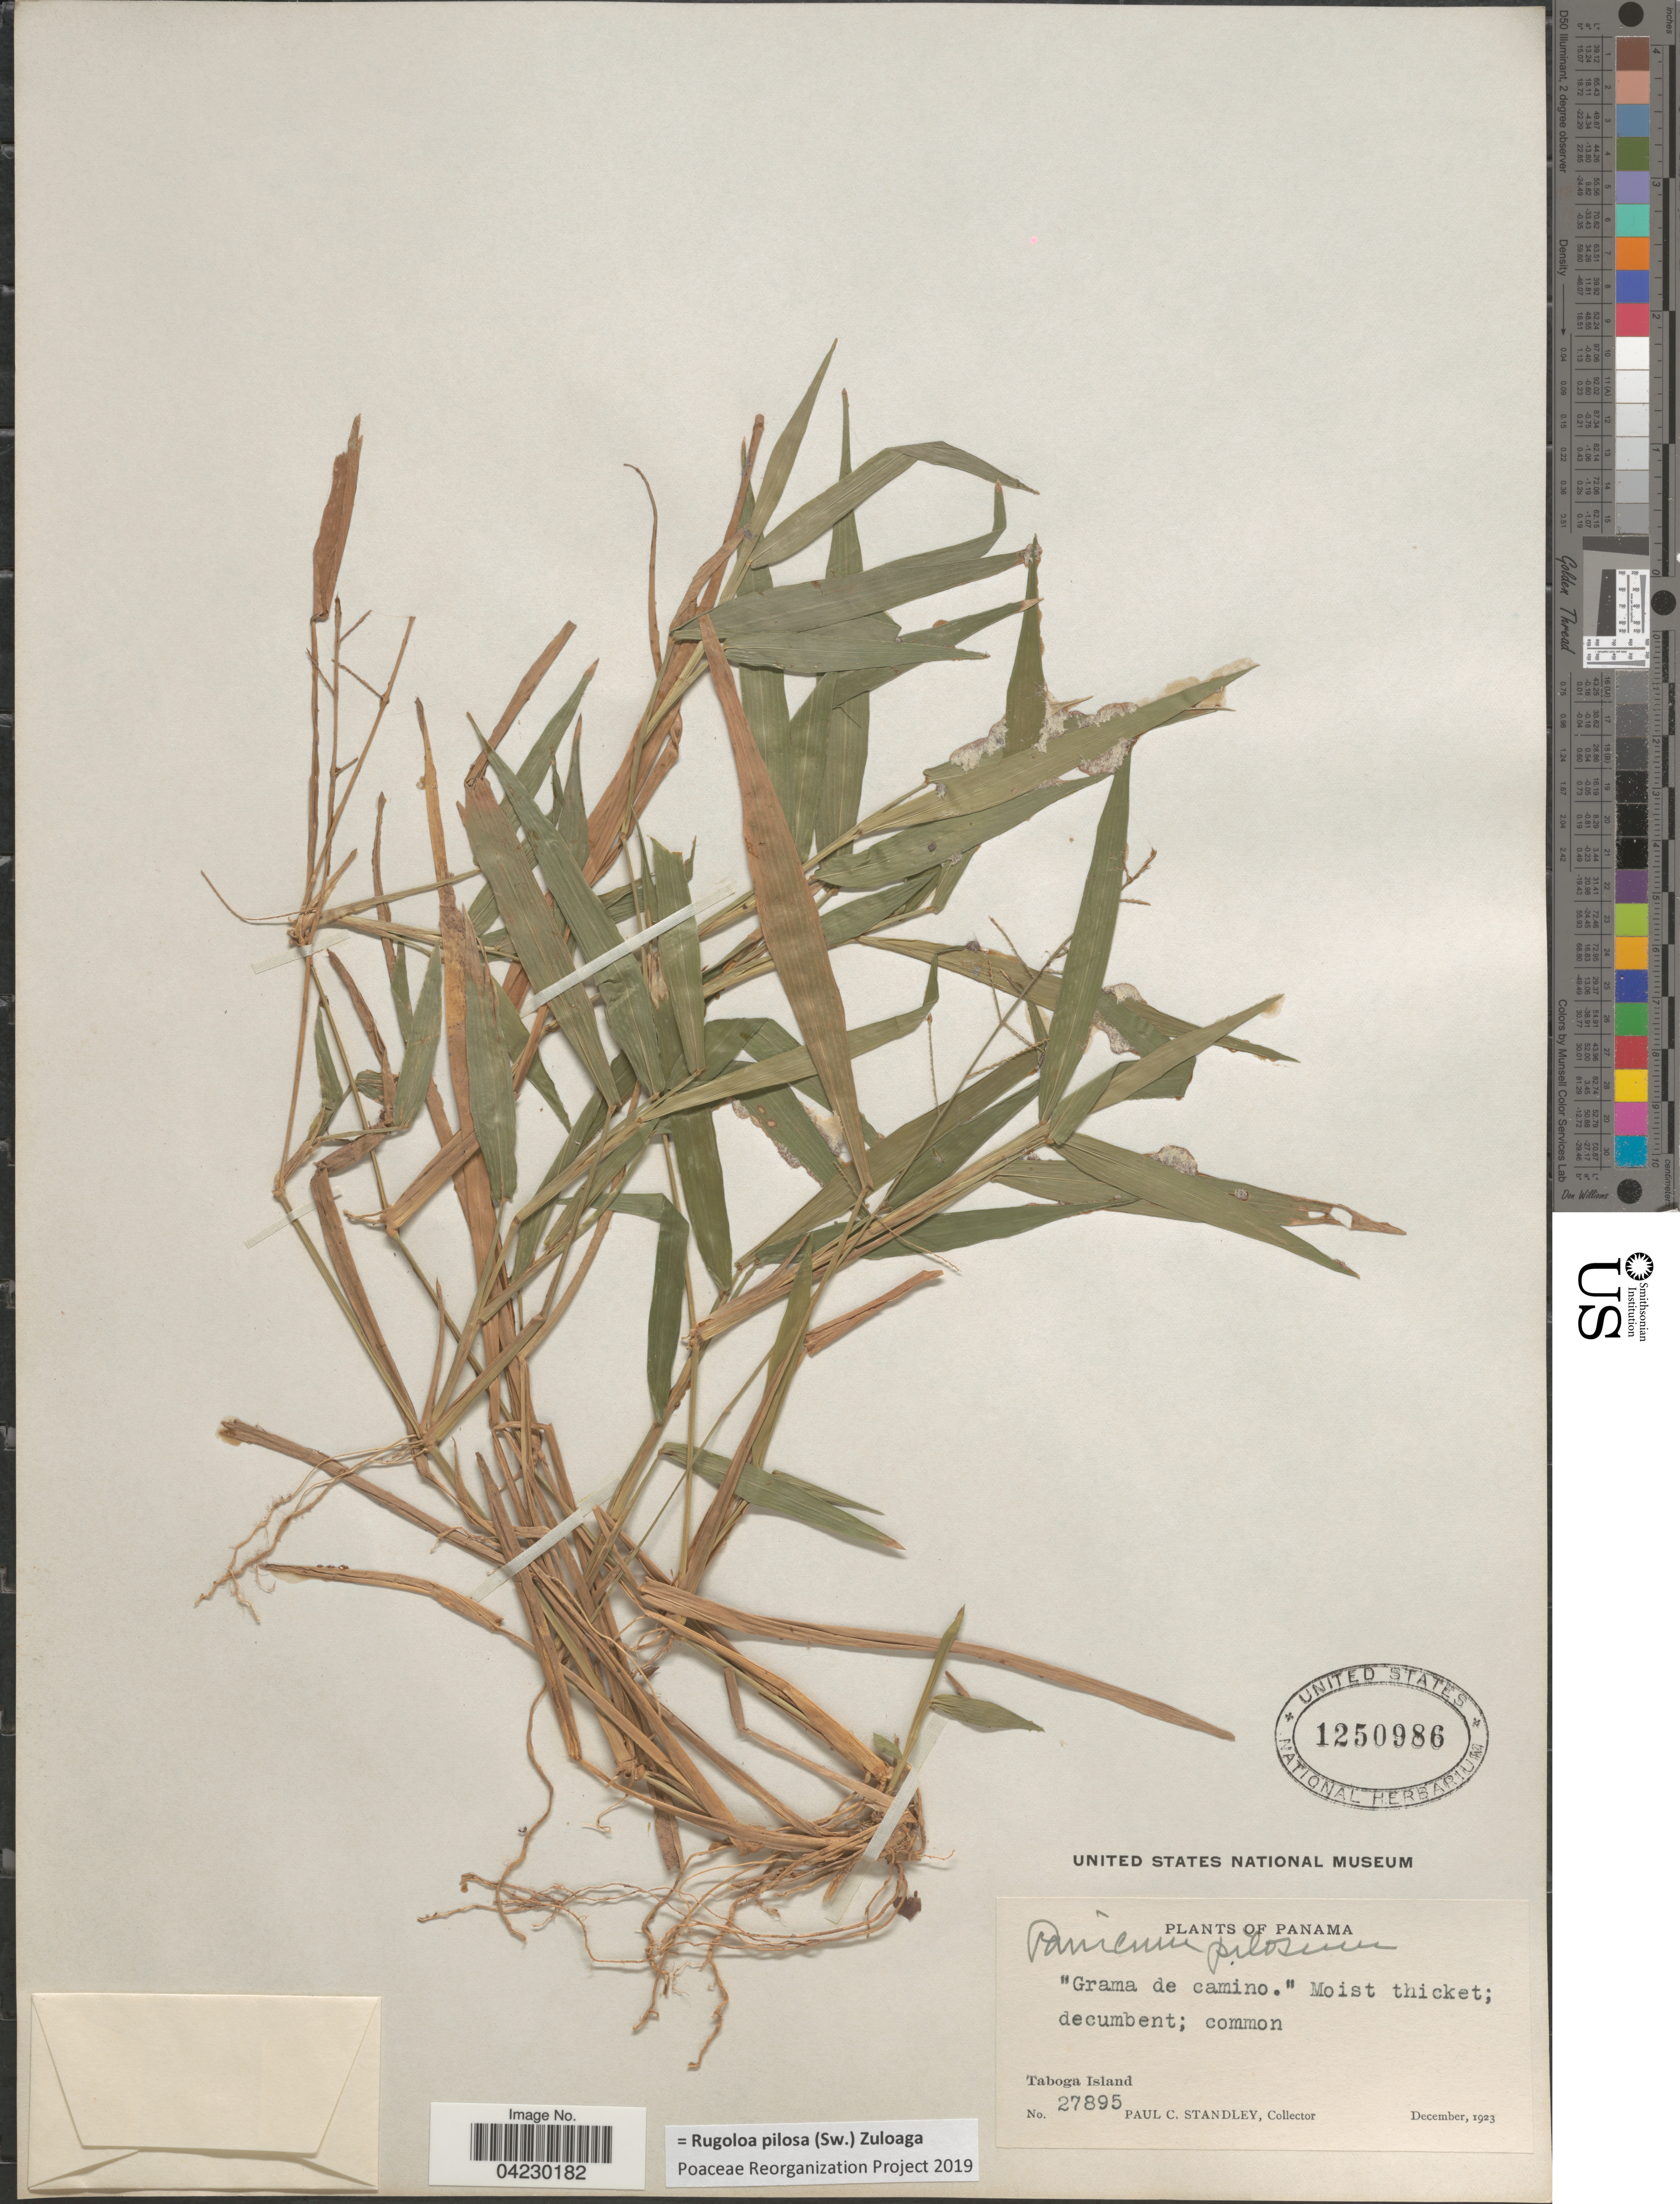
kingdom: Plantae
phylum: Tracheophyta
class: Liliopsida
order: Poales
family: Poaceae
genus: Rugoloa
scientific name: Rugoloa pilosa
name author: (Sw.) Zuloaga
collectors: P. C. Standley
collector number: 27895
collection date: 1923-12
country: Panama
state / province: Panamá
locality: Grama de camino.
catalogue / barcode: US 1250986